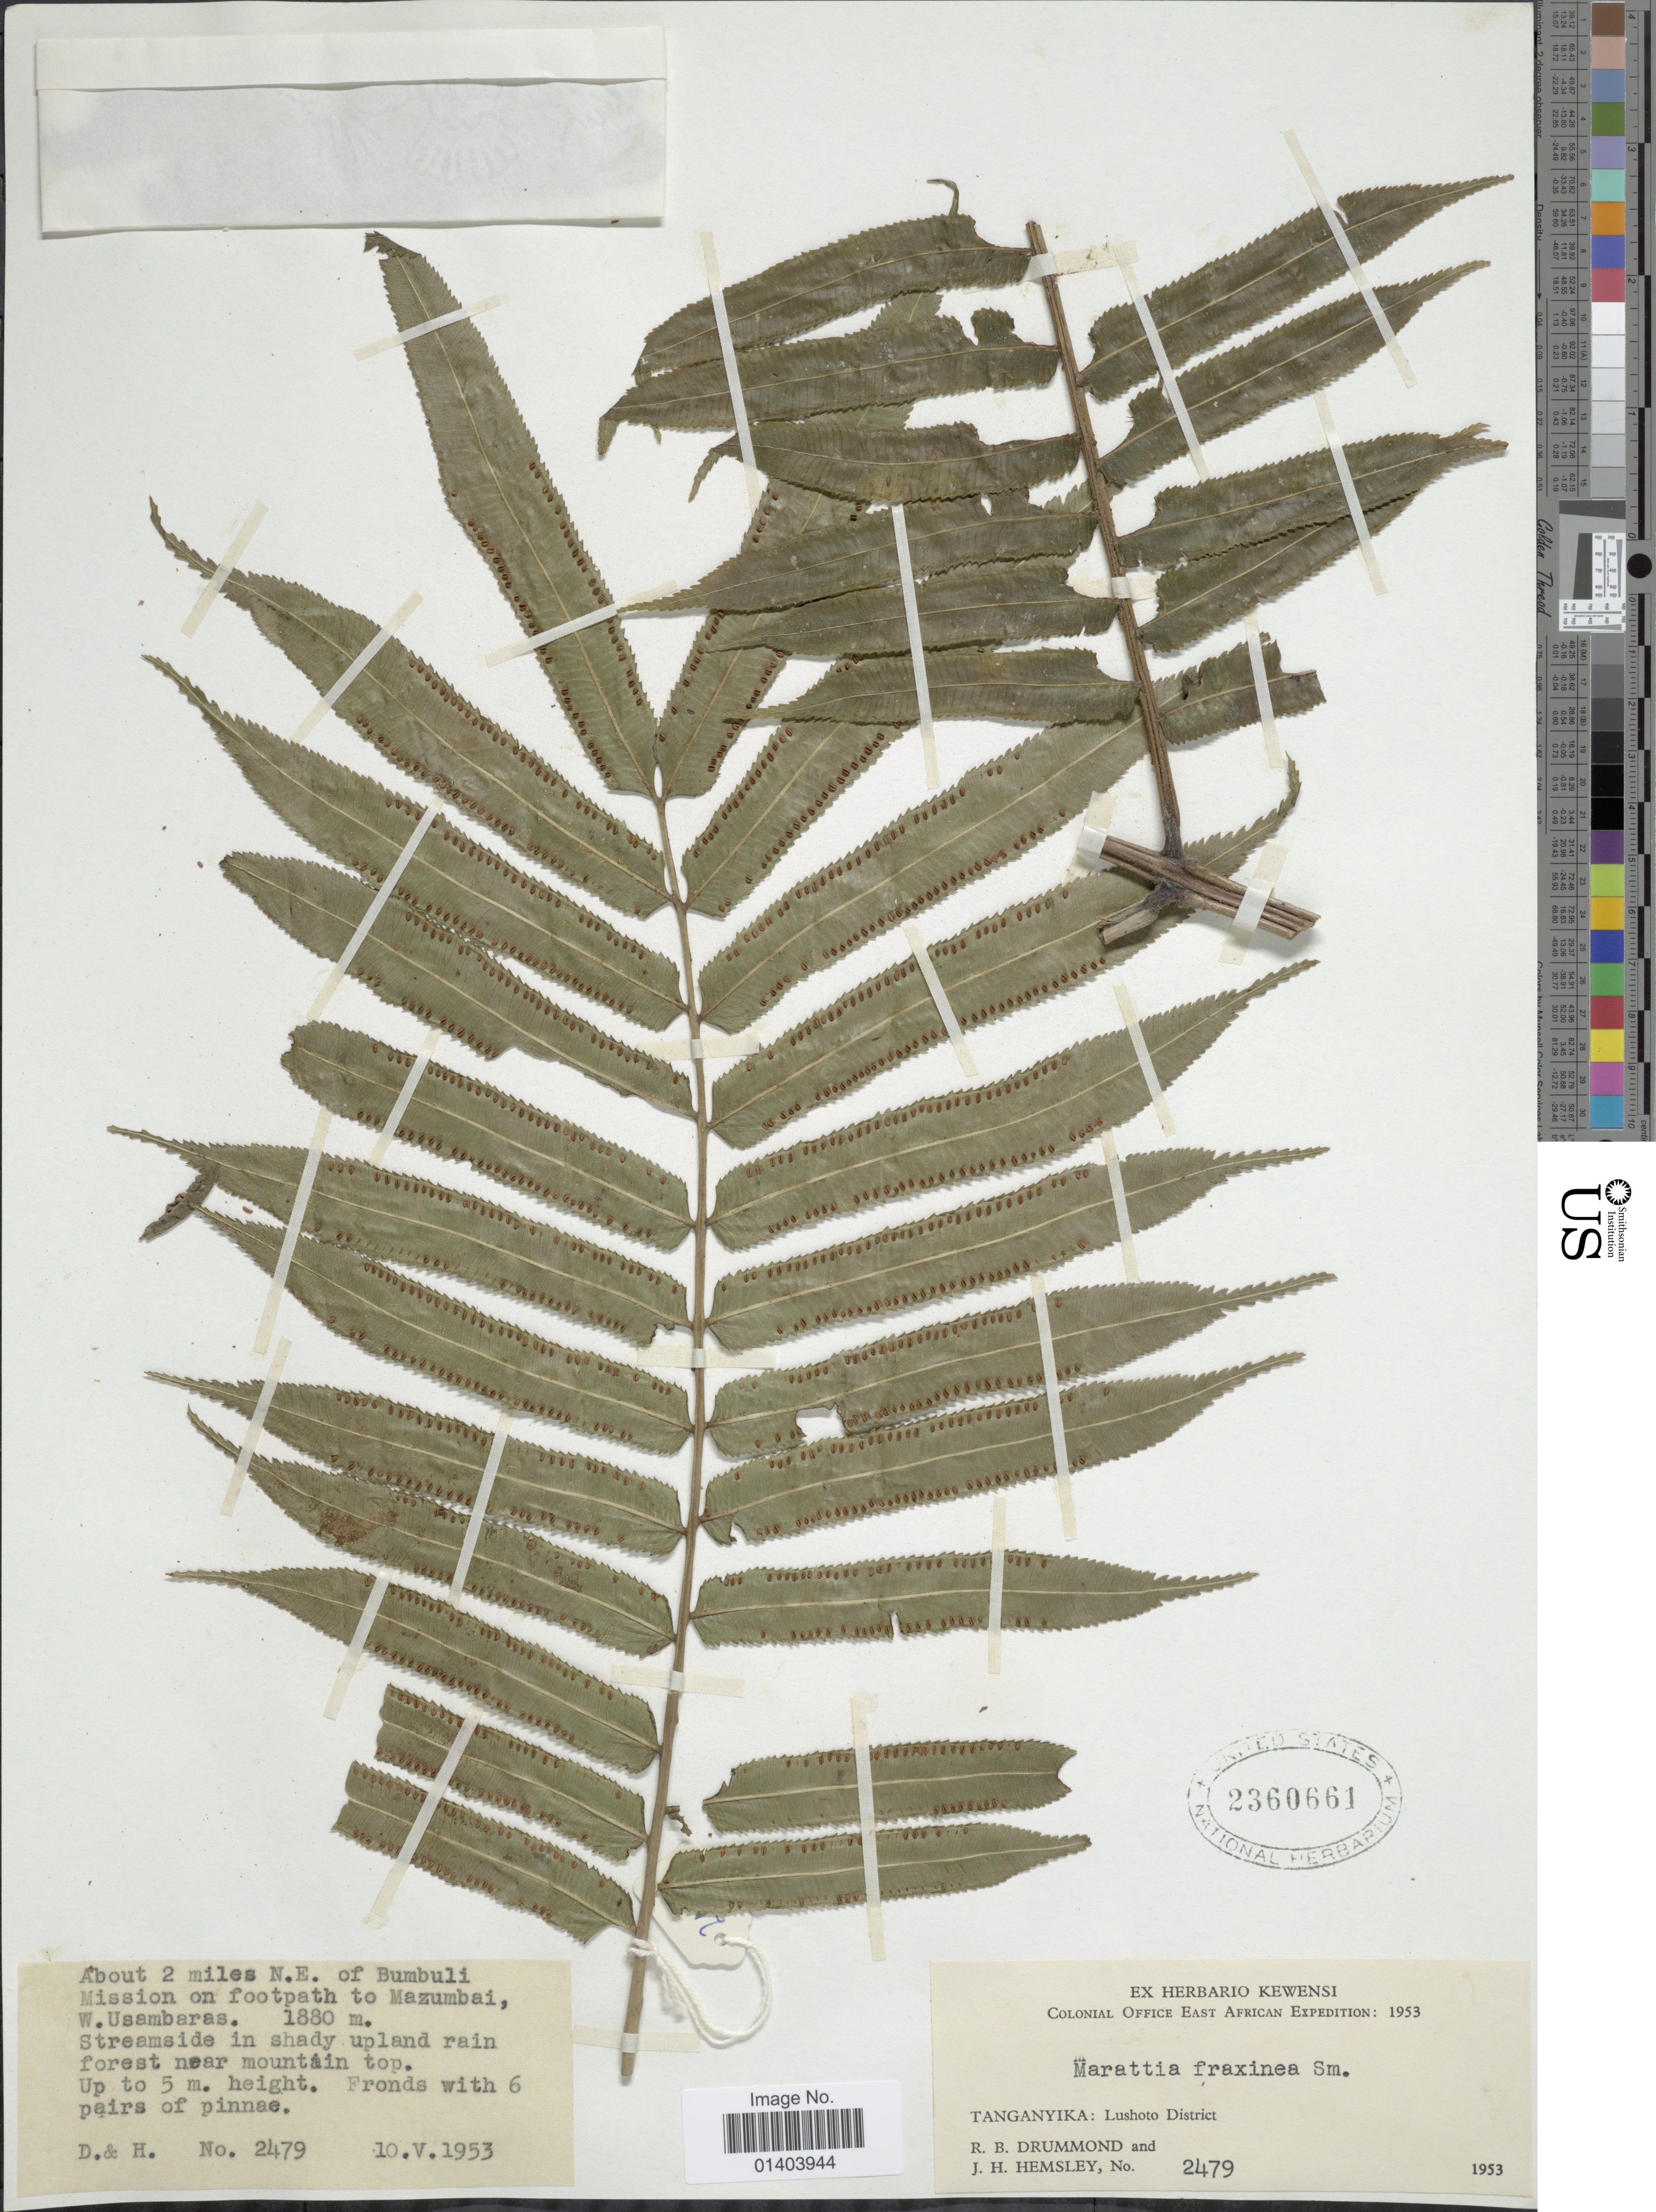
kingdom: Plantae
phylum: Tracheophyta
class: Polypodiopsida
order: Marattiales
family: Marattiaceae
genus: Ptisana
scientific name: Ptisana fraxinea var. fraxinea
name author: (Sm.) Murdock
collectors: R. Drummond & J. H. Hemsley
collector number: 2479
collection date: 1953-05-10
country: Tanzania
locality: Tanganyika: Lushoto District. About 2 miles N.E. of Bumbuli. Mission on footpath to Mazumbai, W. Usambaras.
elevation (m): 1880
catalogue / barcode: US 2360661